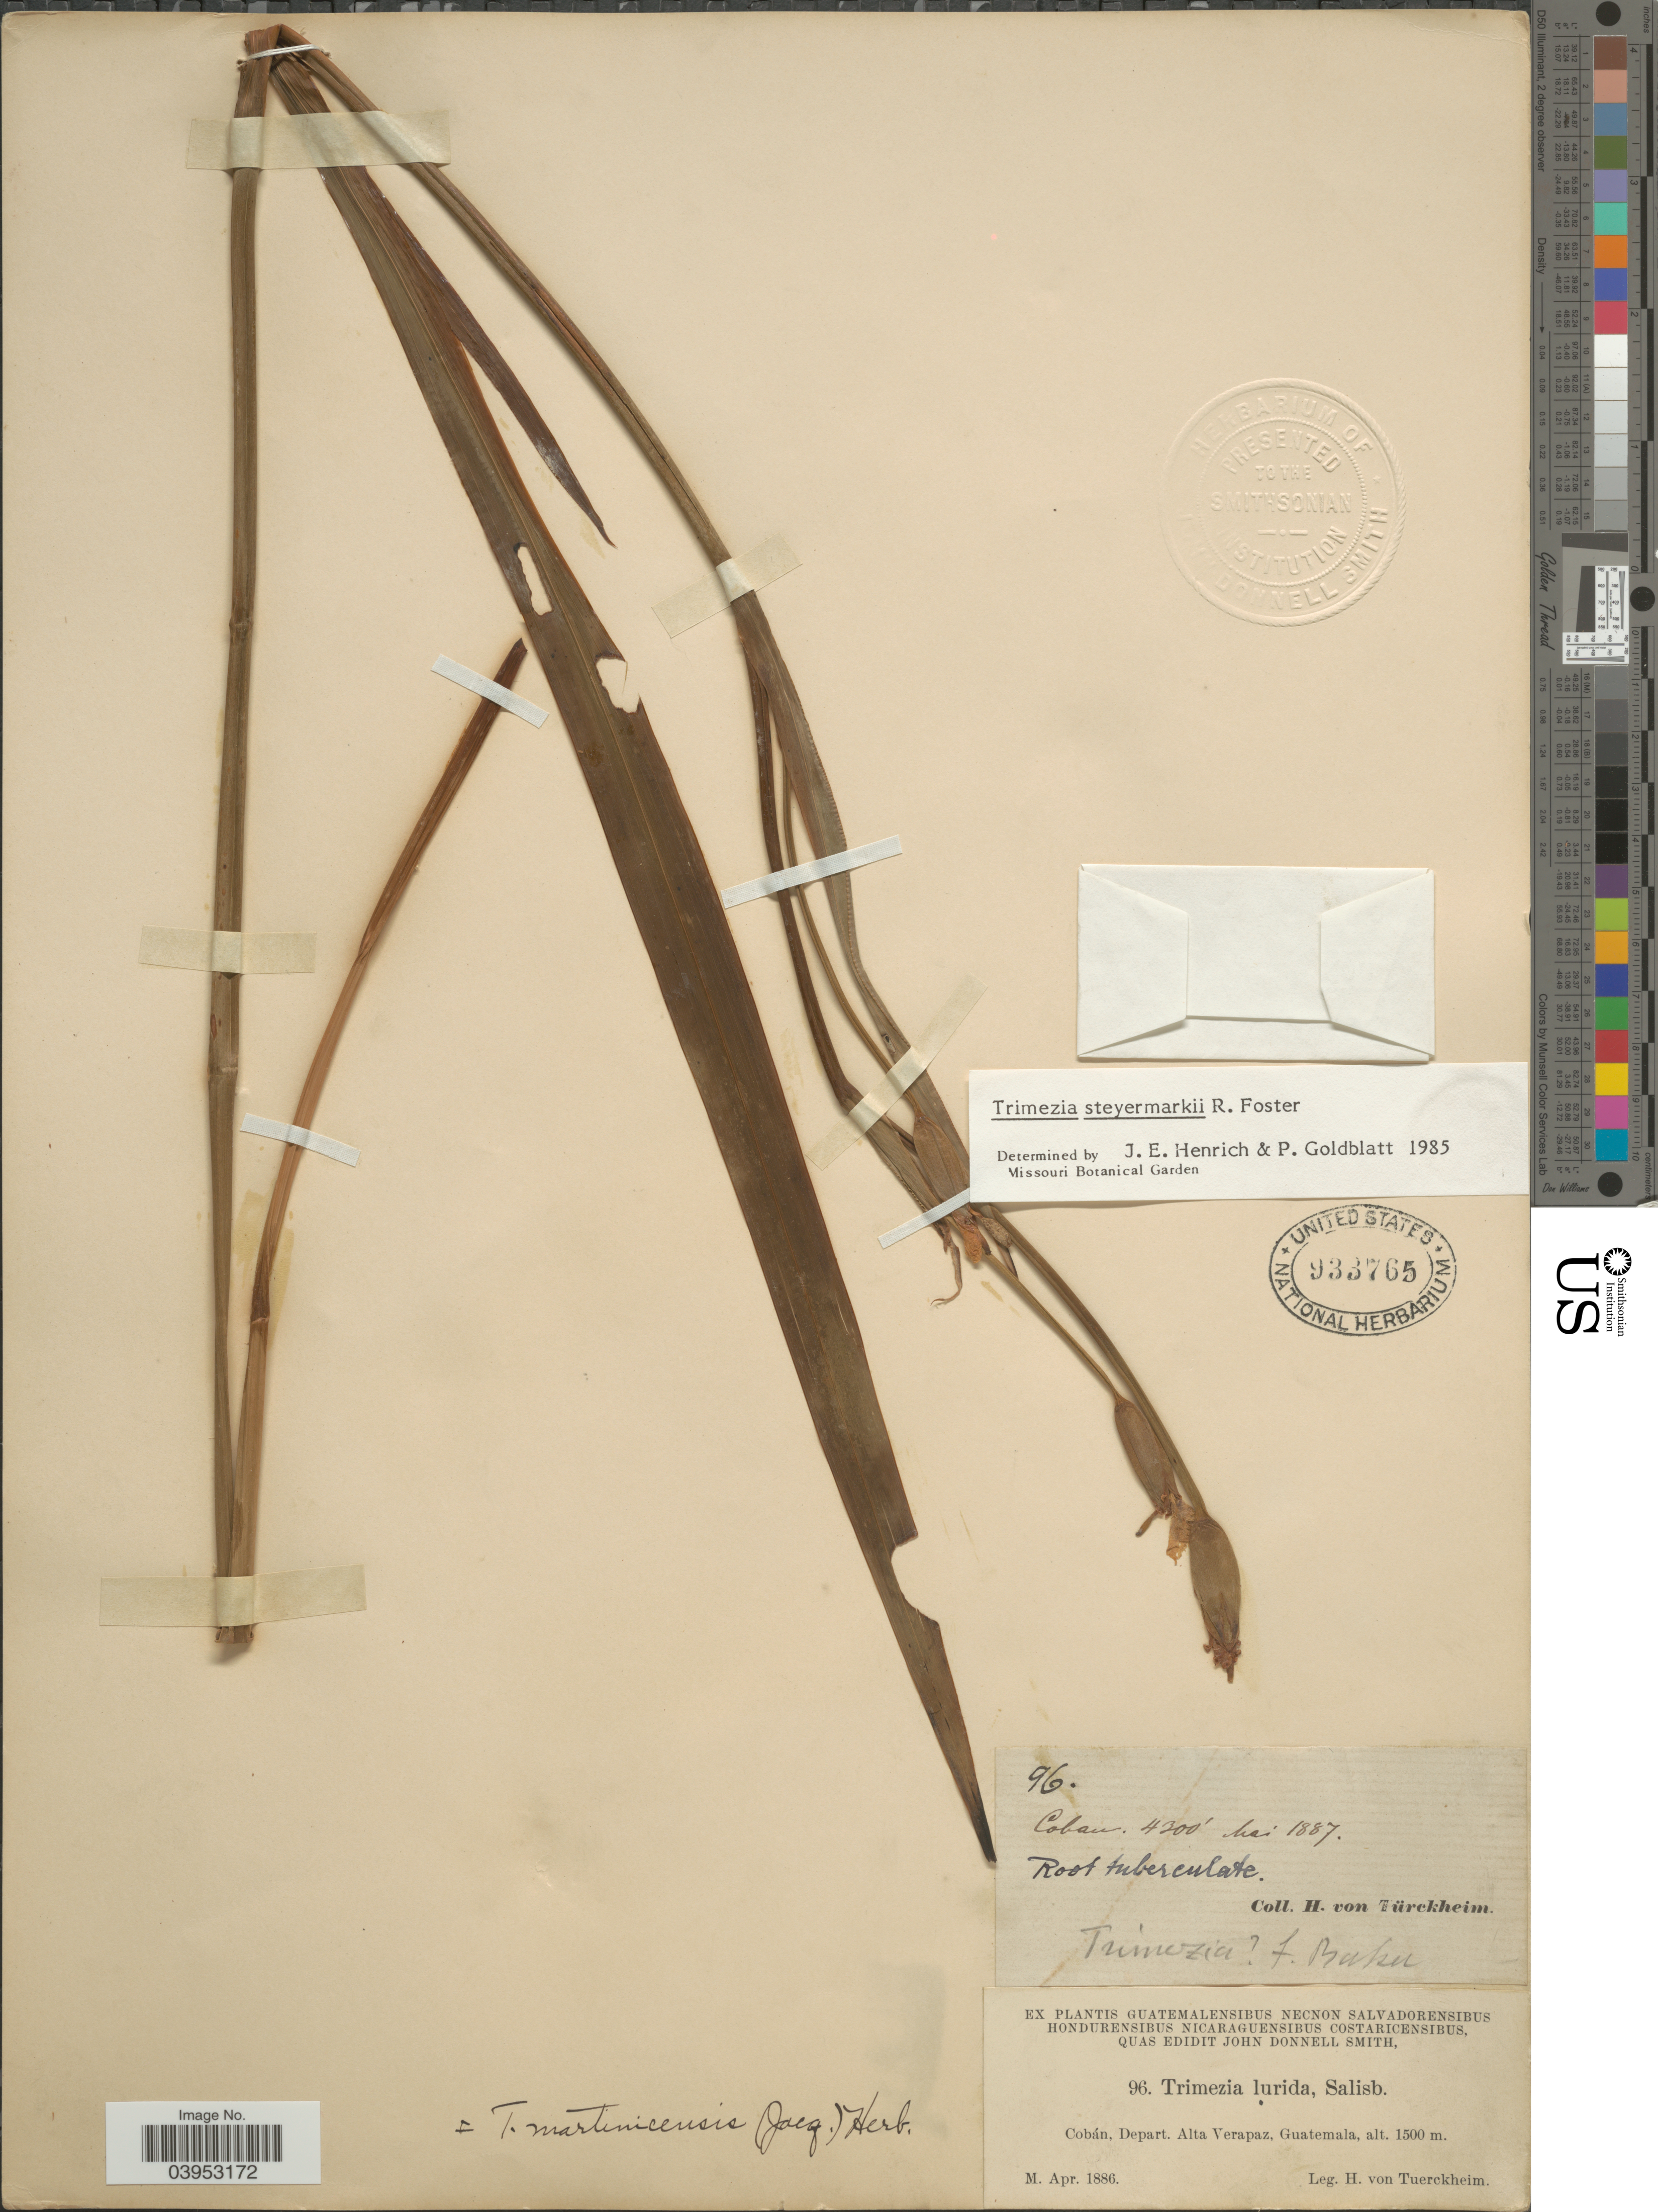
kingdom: Plantae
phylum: Tracheophyta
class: Liliopsida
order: Asparagales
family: Iridaceae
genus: Trimezia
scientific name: Trimezia steyermarkii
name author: R.C. Foster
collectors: H. von Türckheim & H. von Türckheim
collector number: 96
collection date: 1886-04/1887-05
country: Guatemala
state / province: Alta Verapaz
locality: Coban. Cobán, Depart. Alta Verapaz.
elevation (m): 1311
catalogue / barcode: US 933765